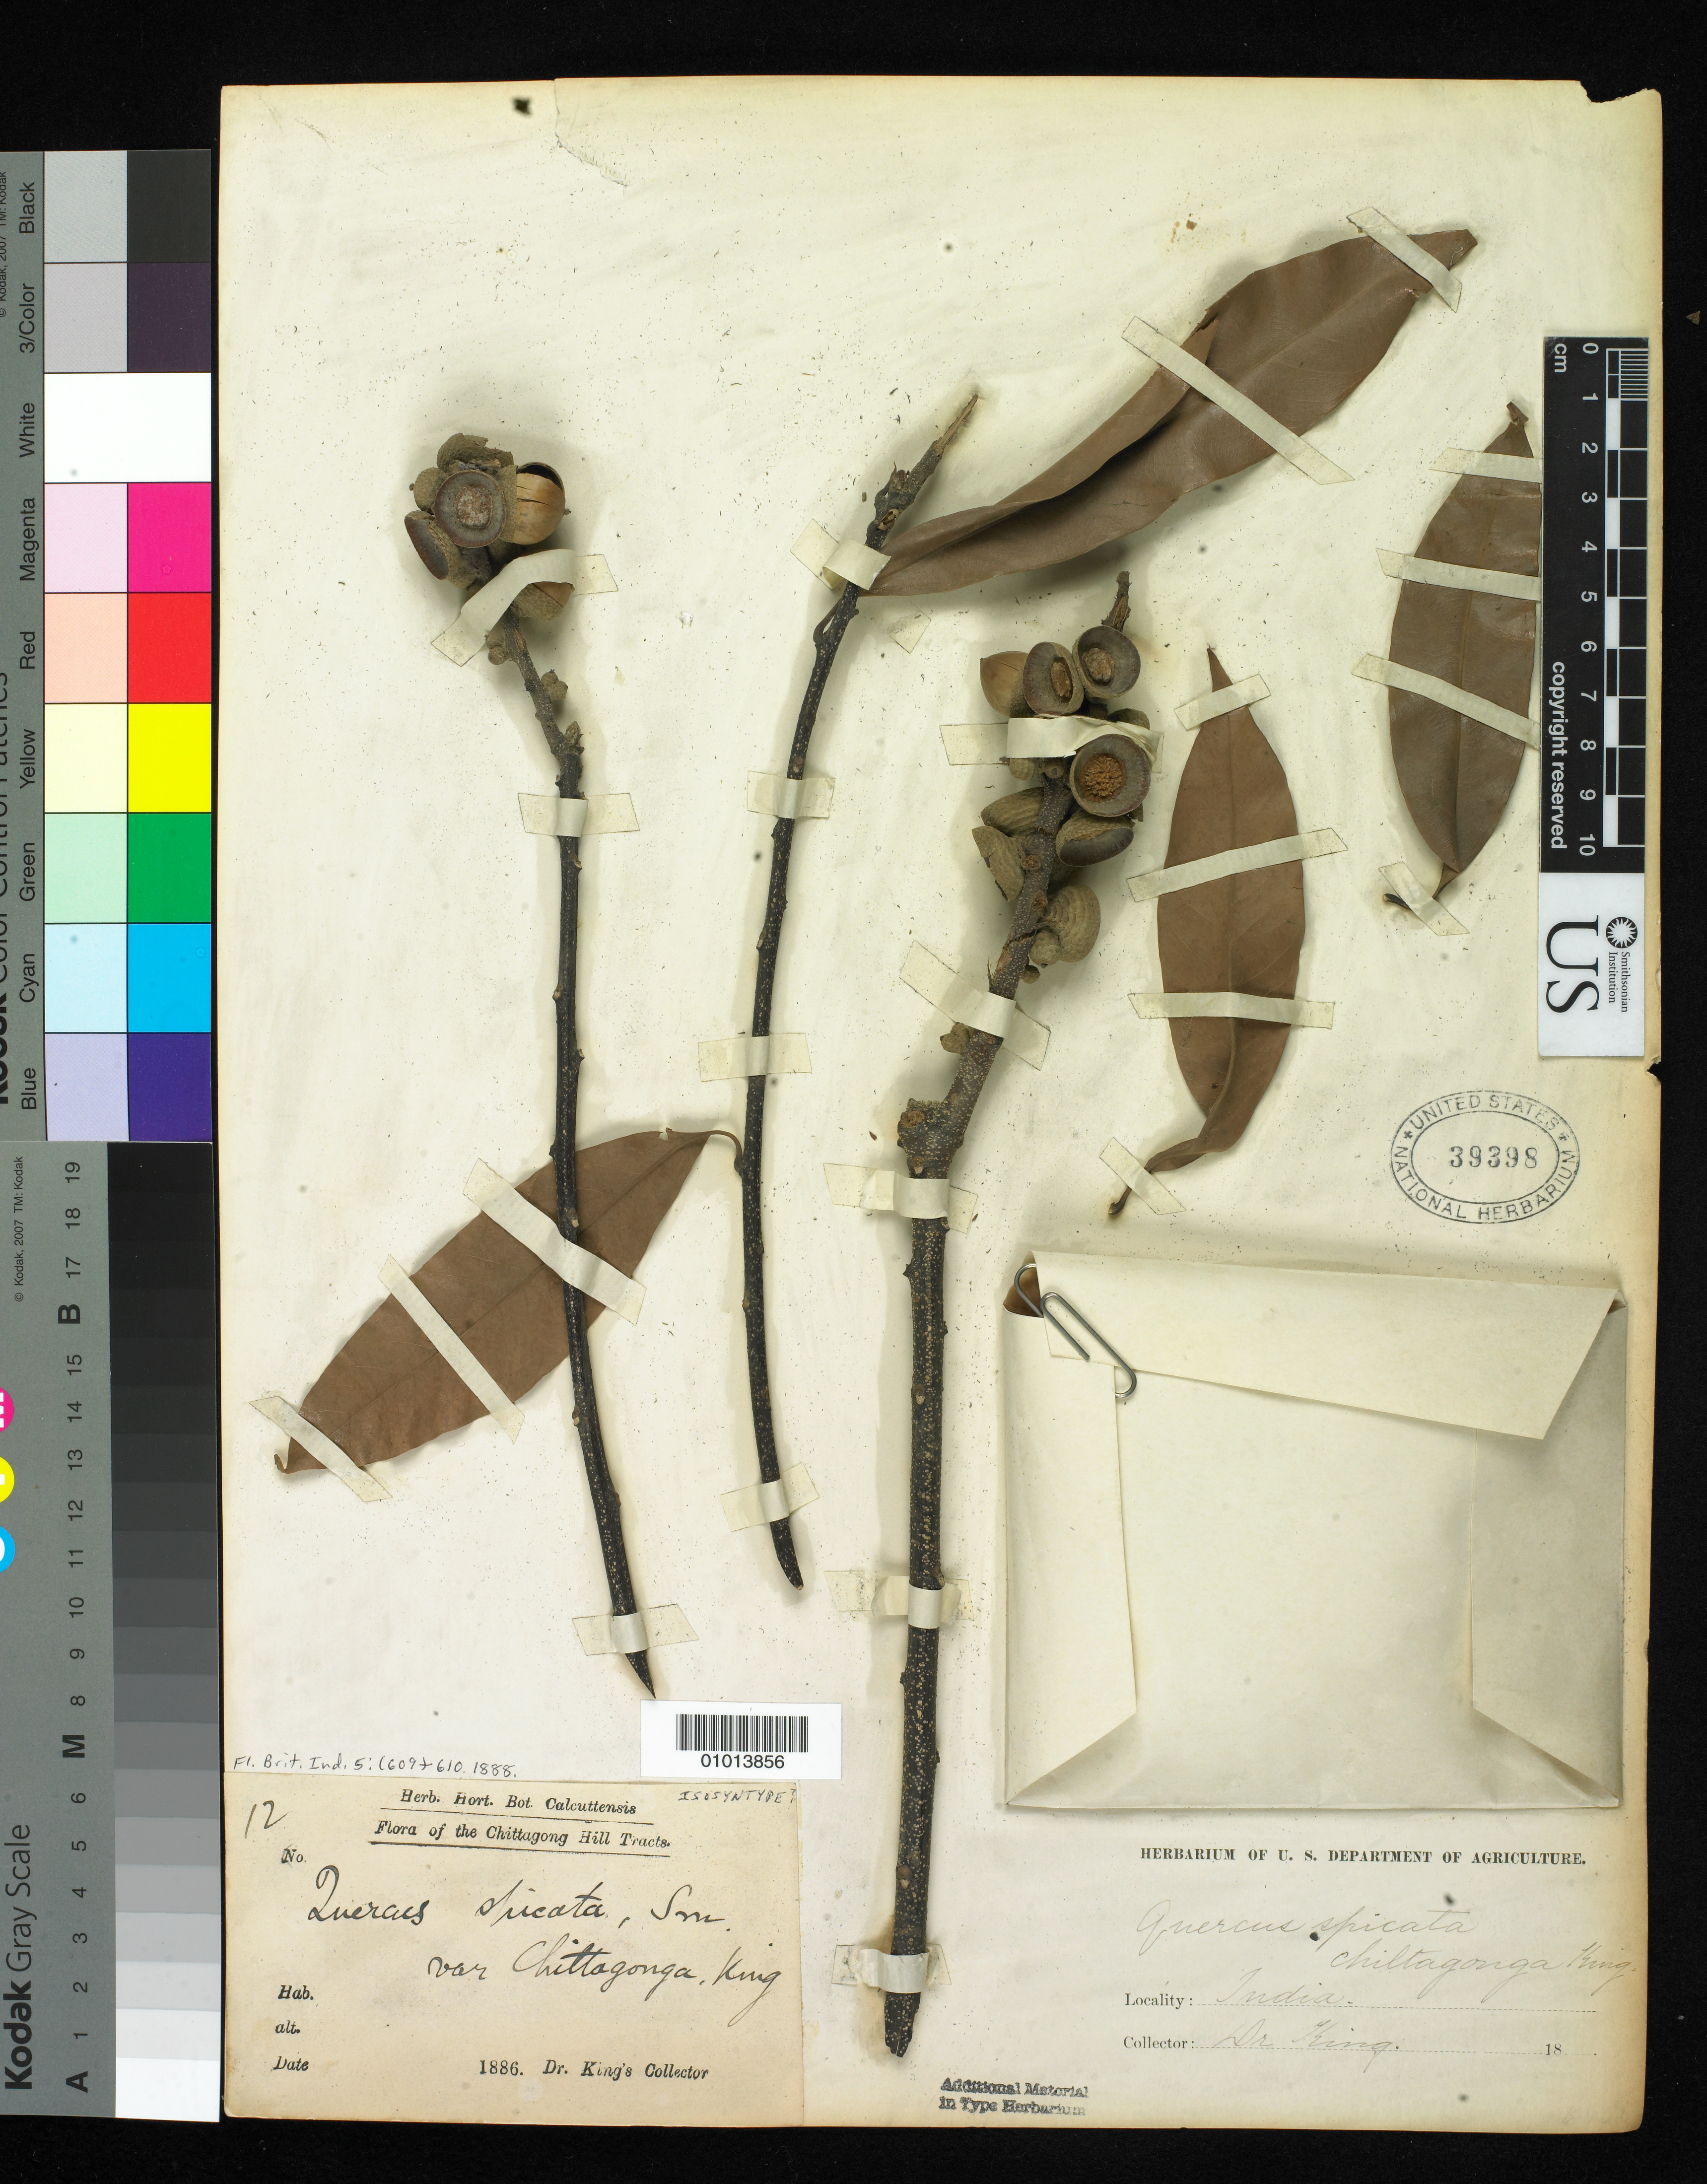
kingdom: Plantae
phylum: Tracheophyta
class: Magnoliopsida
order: Fagales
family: Fagaceae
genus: Quercus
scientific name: Quercus spicata var. chittagonga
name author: King ex Hook. f.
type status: Possible Type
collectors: C. King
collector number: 12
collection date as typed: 1886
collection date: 1886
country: India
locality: Chittagong.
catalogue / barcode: US 39398